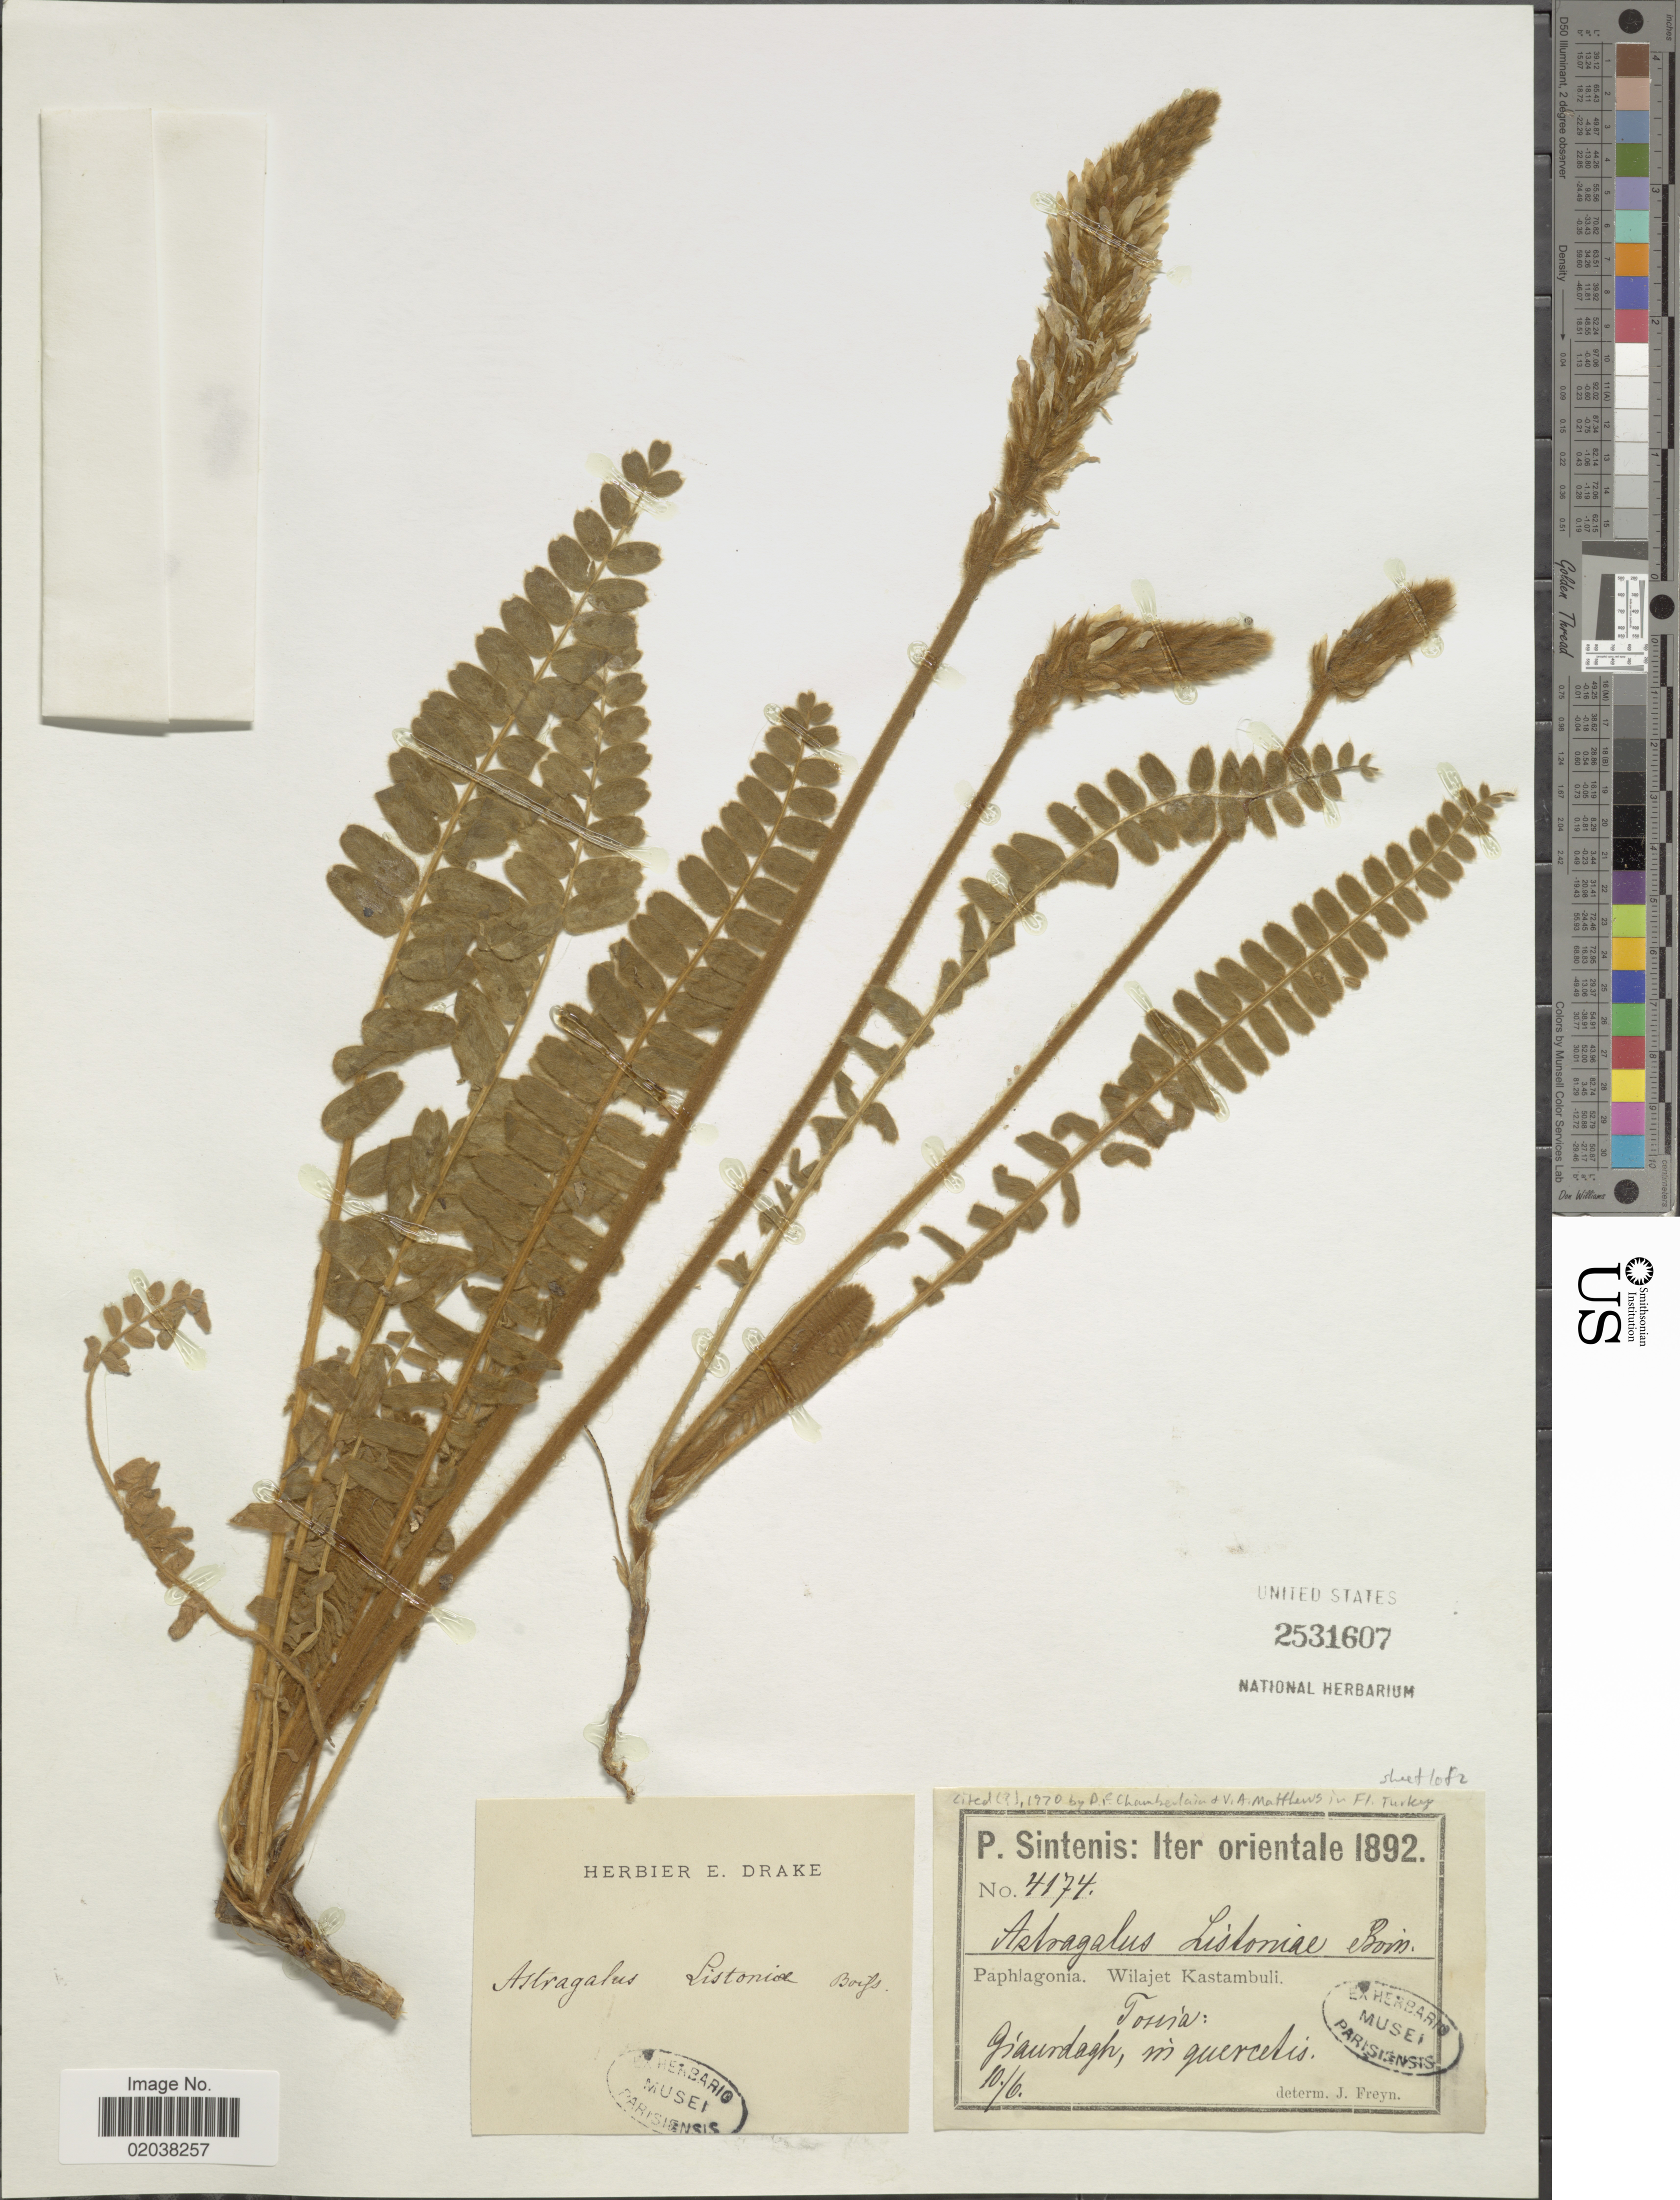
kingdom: Plantae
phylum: Tracheophyta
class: Magnoliopsida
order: Fabales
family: Fabaceae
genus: Astragalus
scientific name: Astragalus listoniae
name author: Boiss.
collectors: P. Sintenis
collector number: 4174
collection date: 1892-06-10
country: Turkey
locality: Iter orientale, Paphlagonia, Wilajet Kastambuli, Tossia, in quercelis.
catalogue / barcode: US 2531607